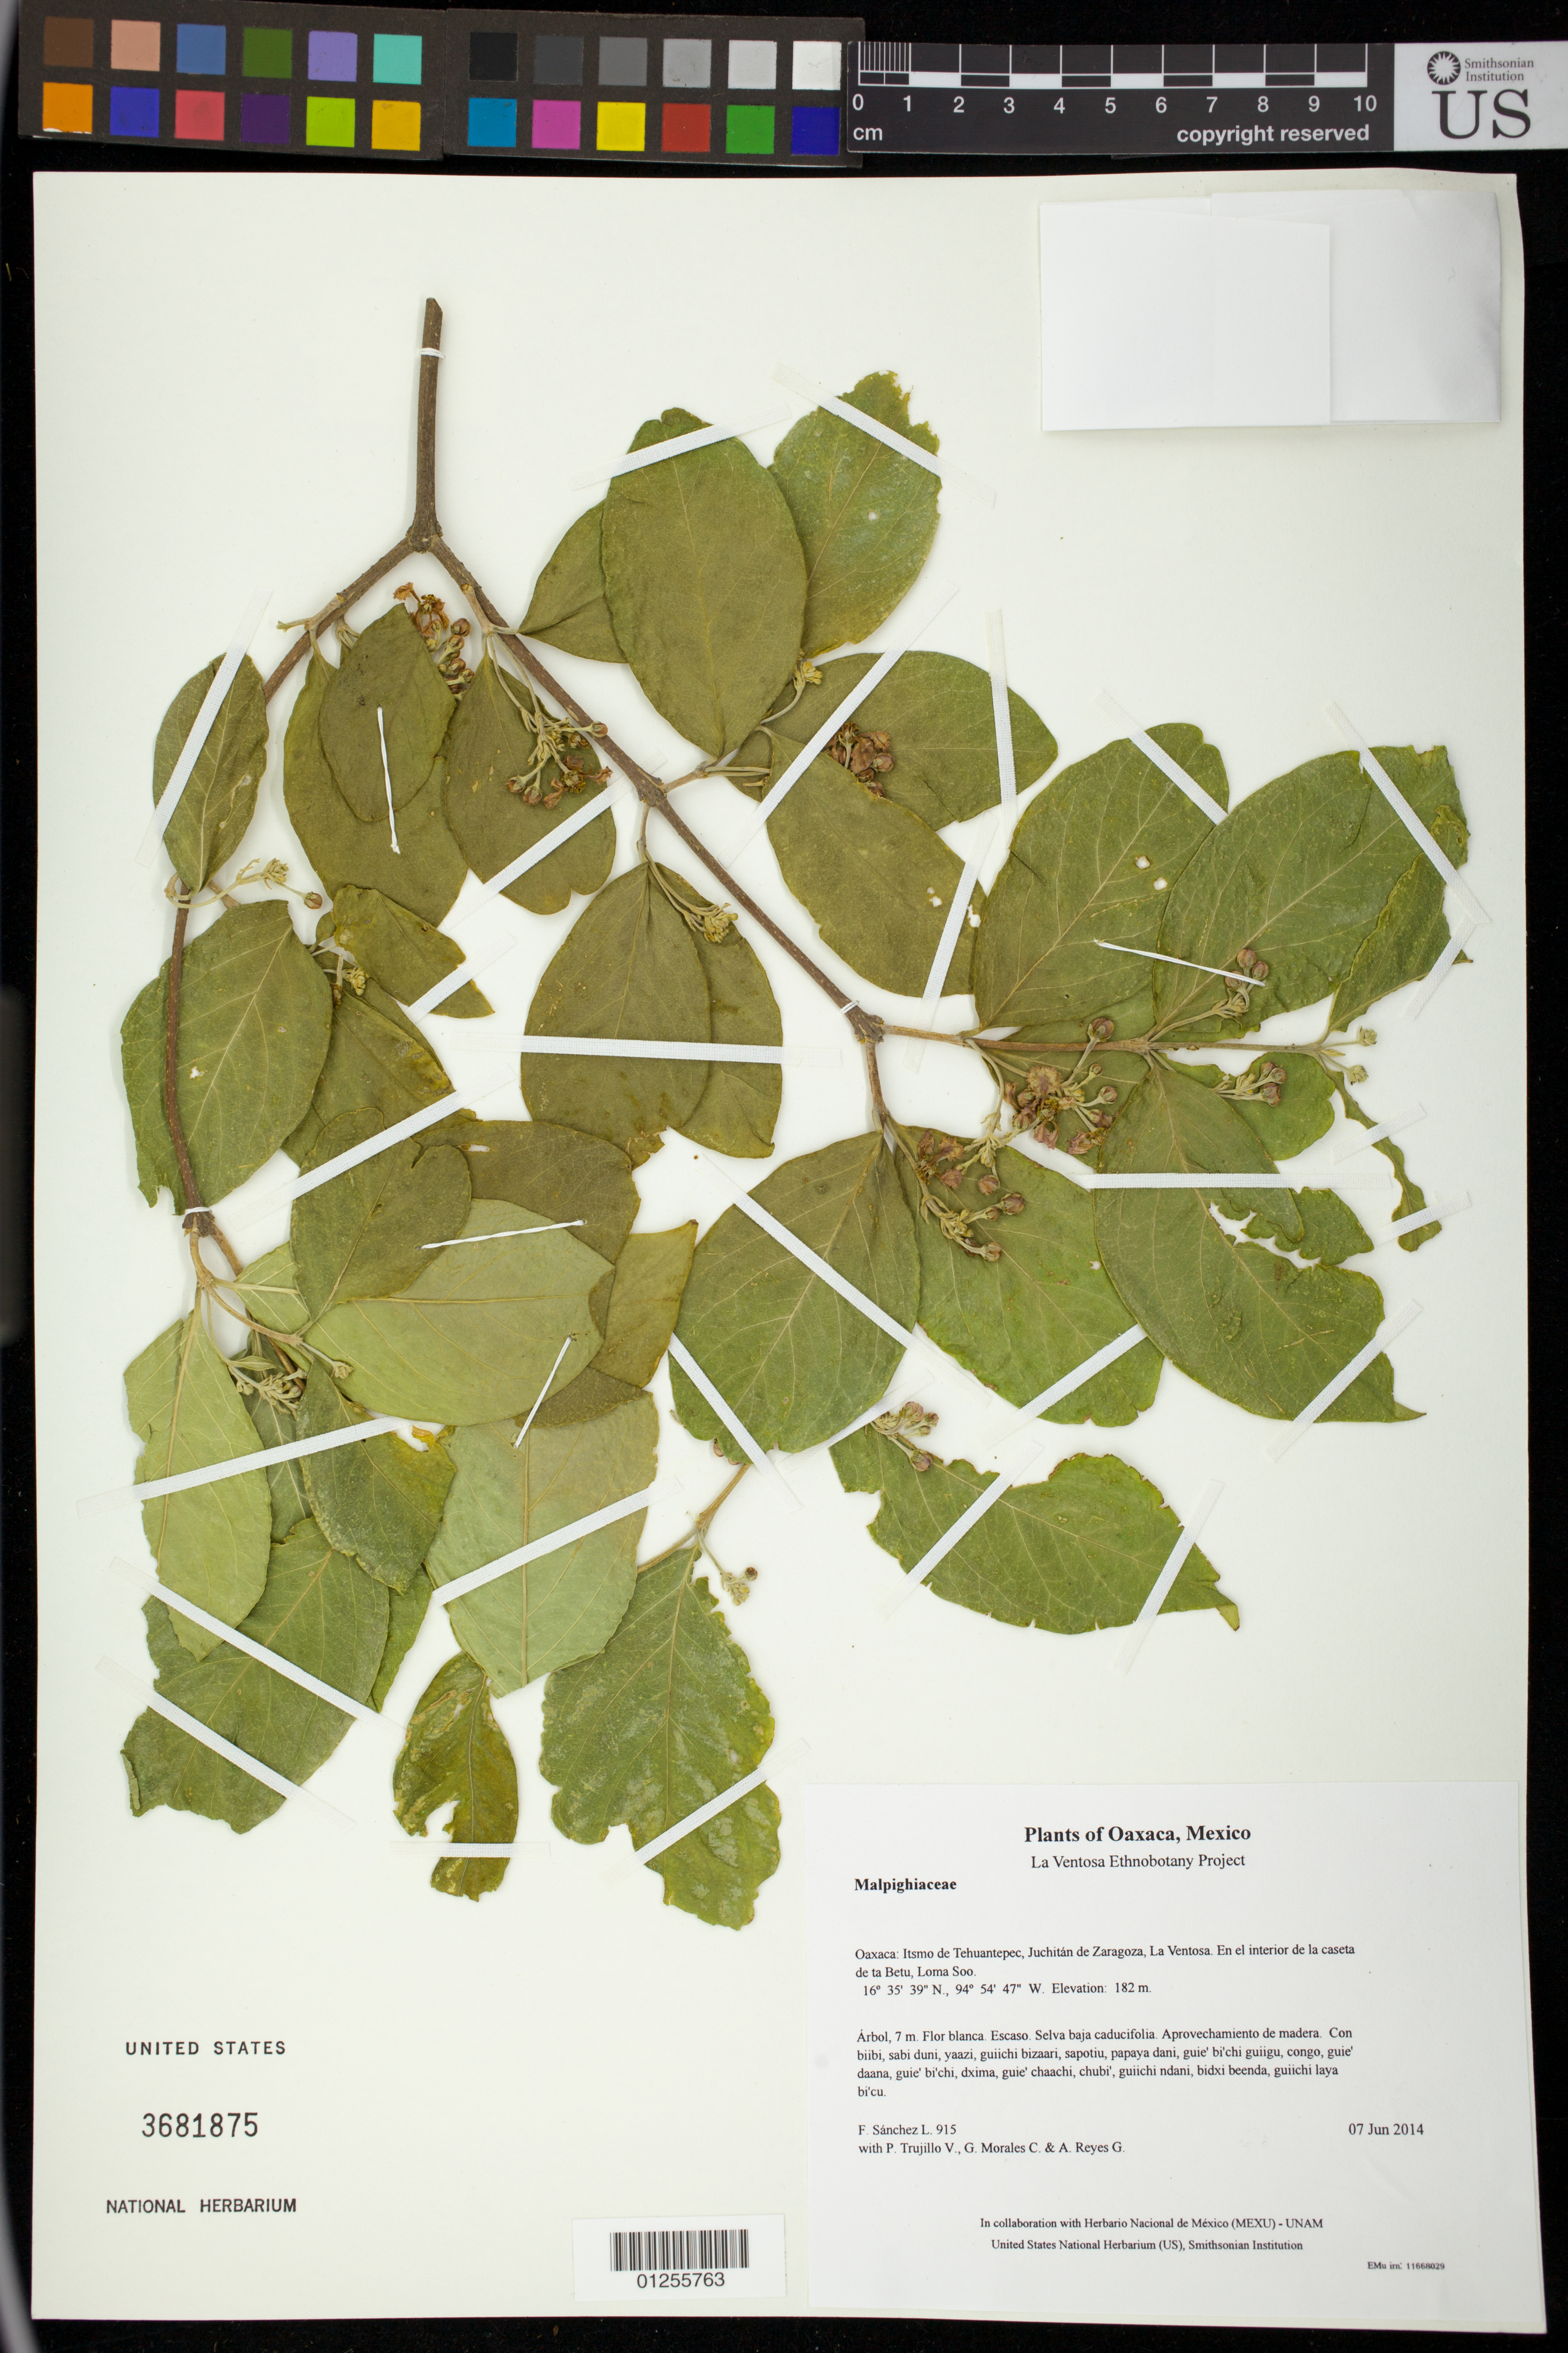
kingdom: Plantae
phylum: Tracheophyta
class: Magnoliopsida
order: Malpighiales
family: Malpighiaceae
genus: Malpighia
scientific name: Malpighia mexicana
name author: A. Juss.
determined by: Velasco G., Kenia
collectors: F. Sánchez L., P. Trujillo V., G. Morales C. & A. Reyes G.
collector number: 915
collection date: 2014-06-07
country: Mexico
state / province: Oaxaca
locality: Itsmo de Tehuantepec, Juchitán de Zaragoza, La Ventosa. En el interior de la caseta de ta Betu, Loma Soo.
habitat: Selva baja caducifolia. Aprovechamiento de madera.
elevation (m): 182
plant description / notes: JEBOT, MEXU, SERO, SIPI, US; Yaga. 7 m. Guie' naquichi'. Huaxie'.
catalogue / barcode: US 3681875